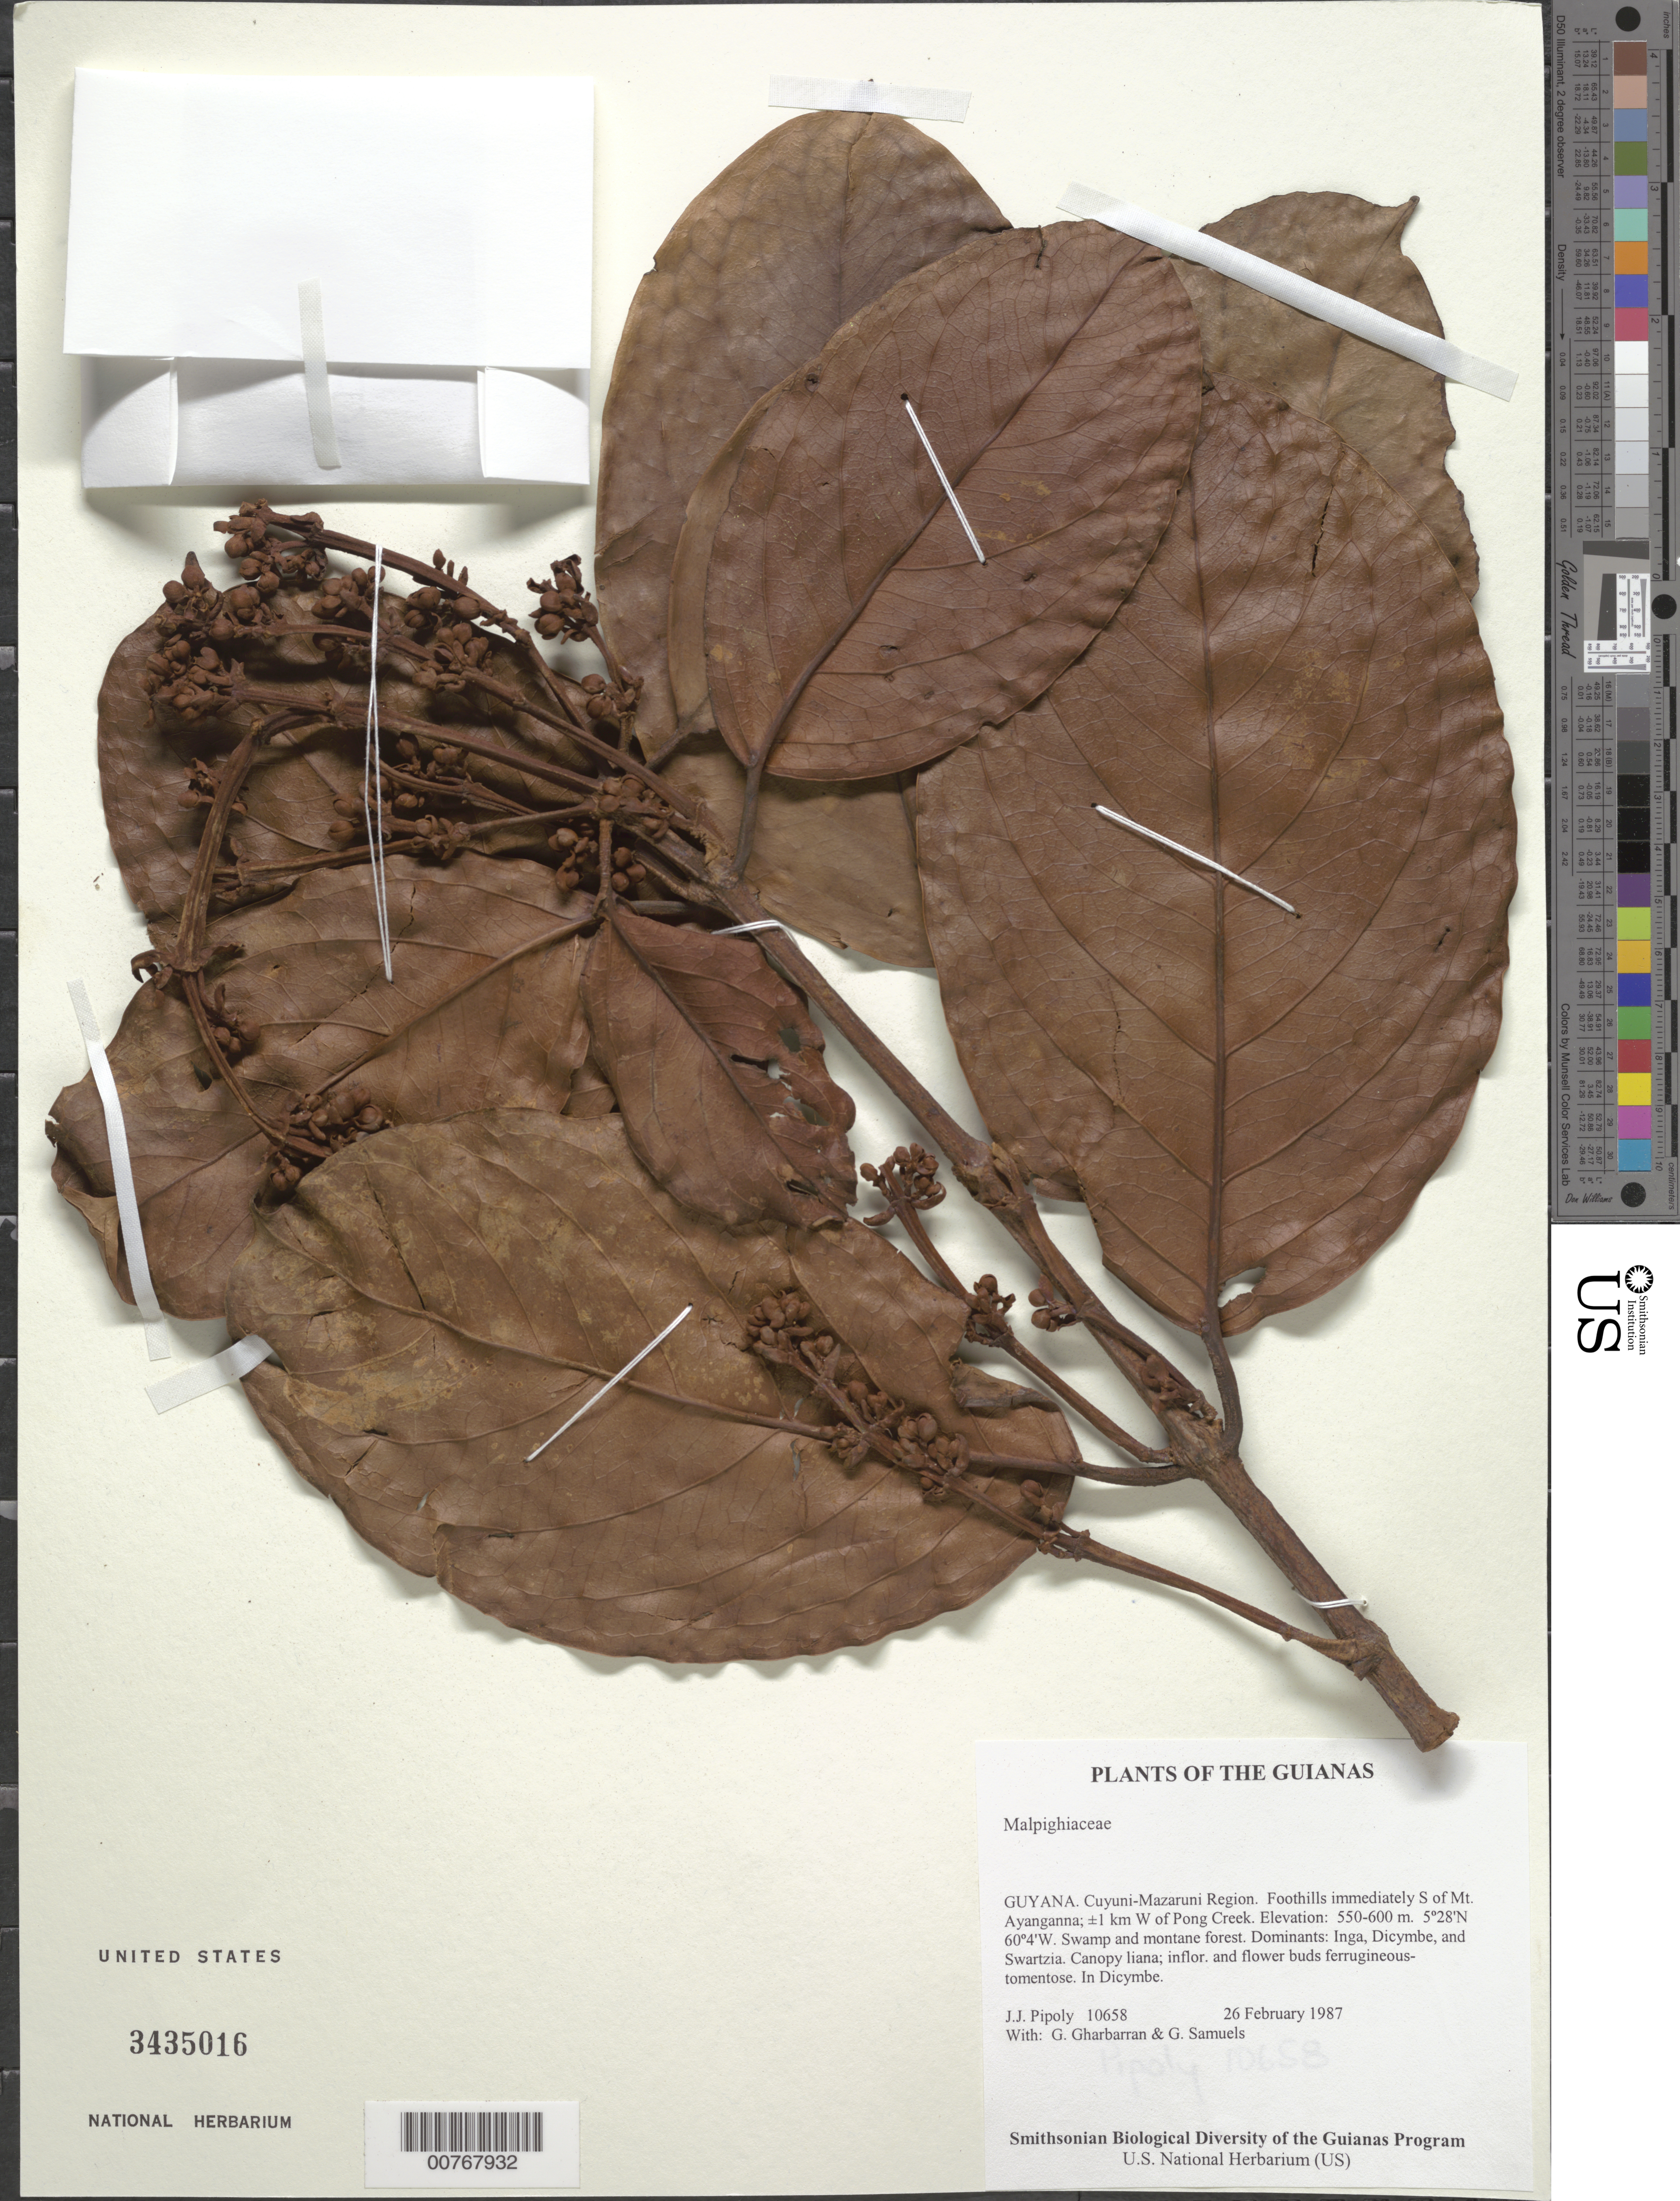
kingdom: Plantae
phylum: Tracheophyta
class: Magnoliopsida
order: Malpighiales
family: Malpighiaceae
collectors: J. J. Pipoly, G. Gharbarran & G. Samuels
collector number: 10658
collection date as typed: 26 February 1987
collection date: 1987-02-26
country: Guyana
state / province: Cuyuni-Mazaruni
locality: Foothills immediately S of Mt. Ayanganna; ±1 km W of Pong Creek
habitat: Swamp and montane forest. Dominants: Inga, Dicymbe, and Swartzia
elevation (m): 550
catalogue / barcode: US 3435016